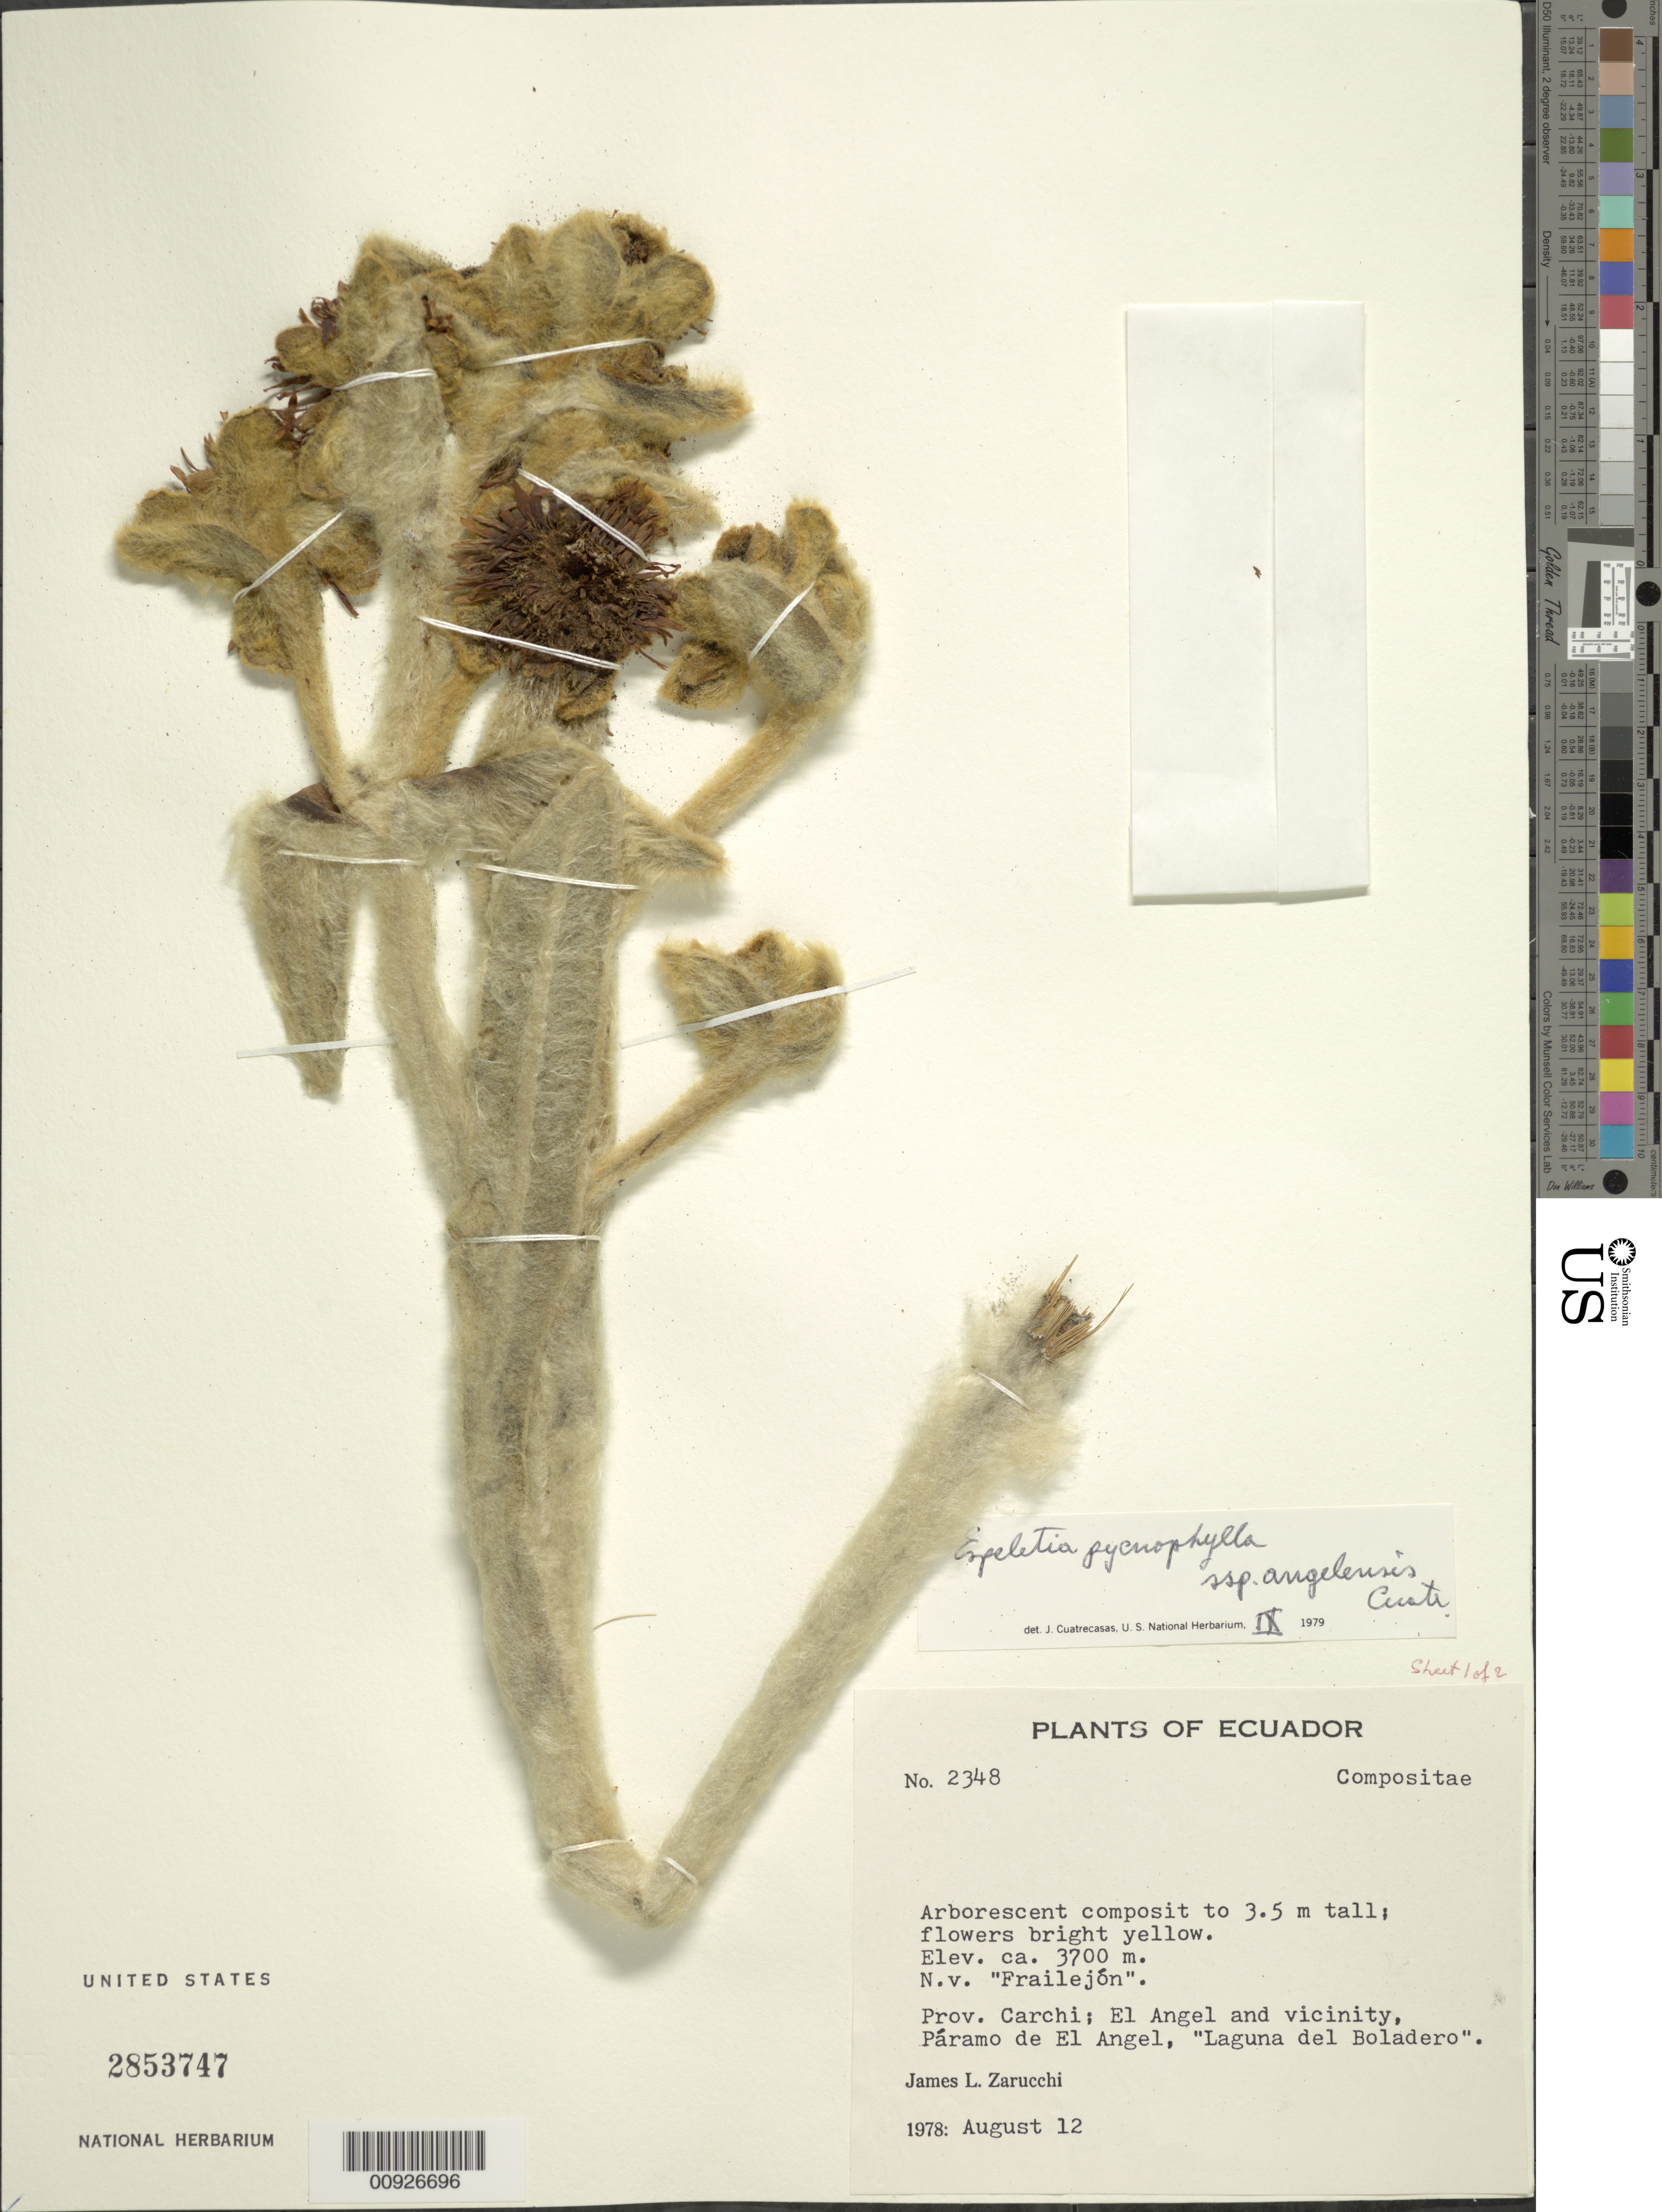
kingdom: Plantae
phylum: Tracheophyta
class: Magnoliopsida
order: Asterales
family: Asteraceae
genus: Espeletia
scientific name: Espeletia pycnophylla subsp. angelensis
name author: Cuatrec.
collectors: J. L. Zarucchi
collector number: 2348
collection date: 1978-08-12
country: Ecuador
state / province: Carchi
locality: Páramo del Ángel. El Ángel and vicinity. Laguna del Voladero.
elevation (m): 3700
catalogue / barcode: US 2853747